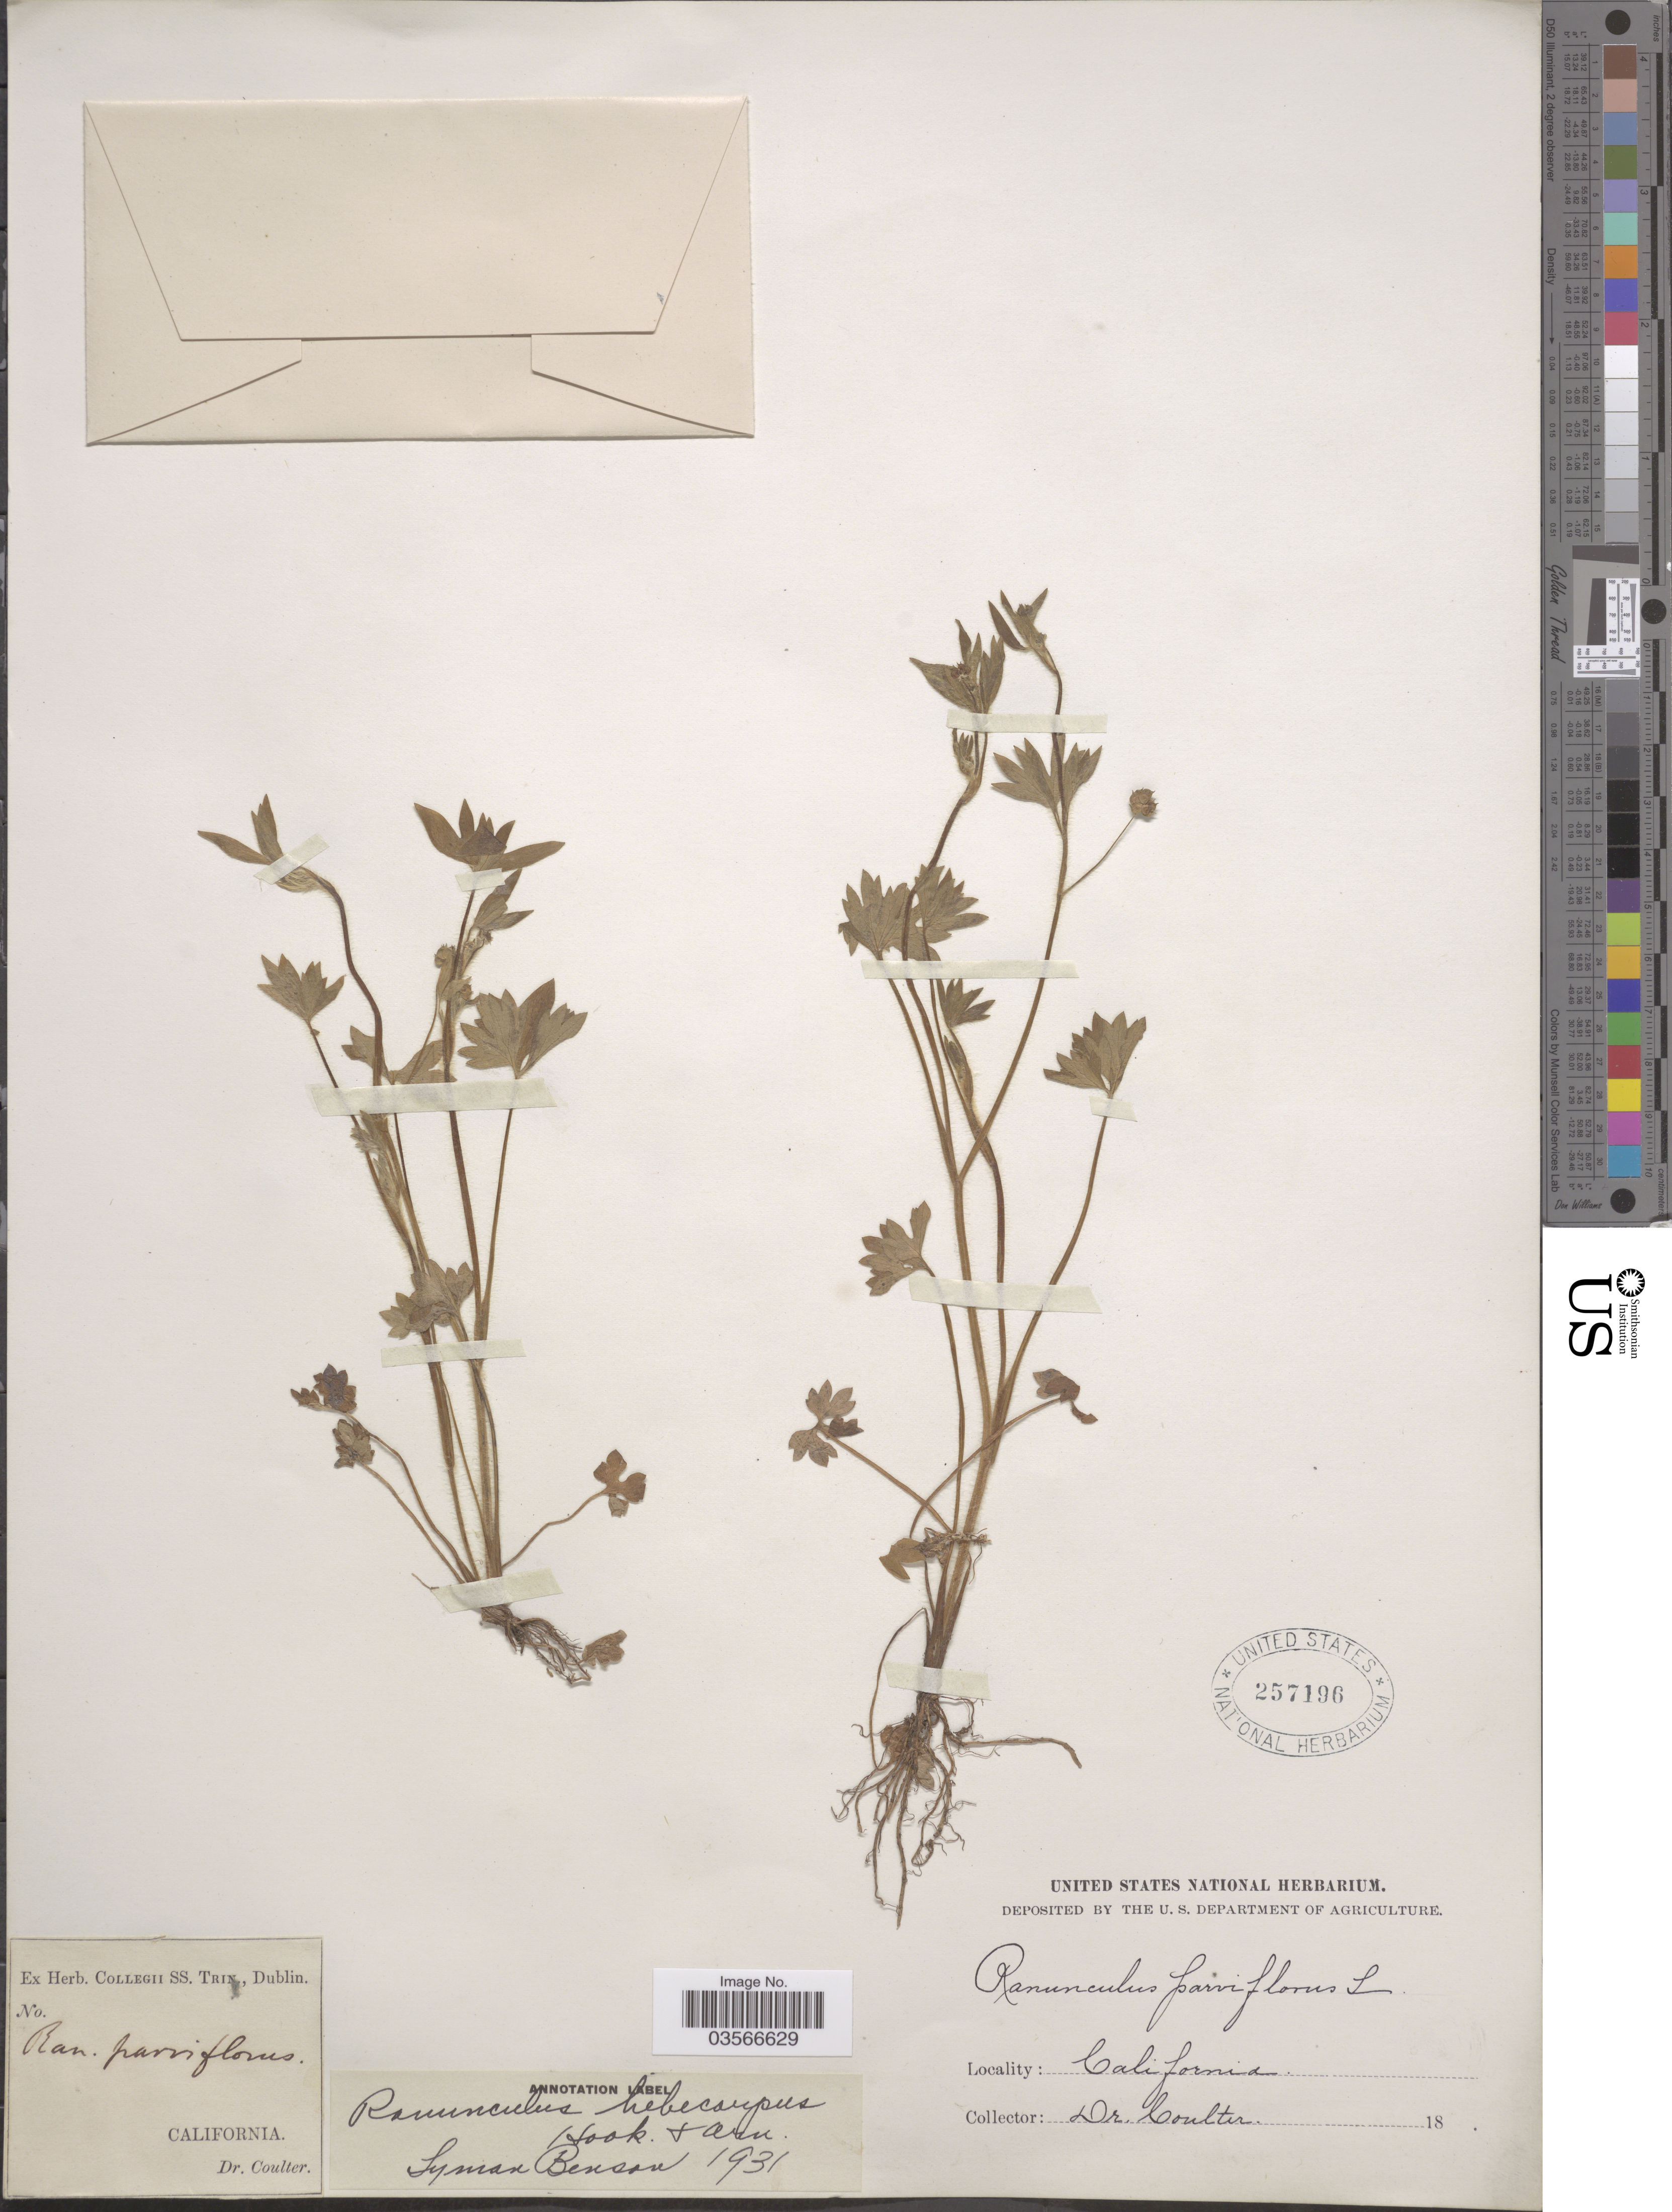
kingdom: Plantae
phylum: Tracheophyta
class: Magnoliopsida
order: Ranunculales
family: Ranunculaceae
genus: Ranunculus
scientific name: Ranunculus hebecarpus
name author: Hook. & Arn.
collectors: -- Coulter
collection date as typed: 18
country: United States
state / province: California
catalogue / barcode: US 257196